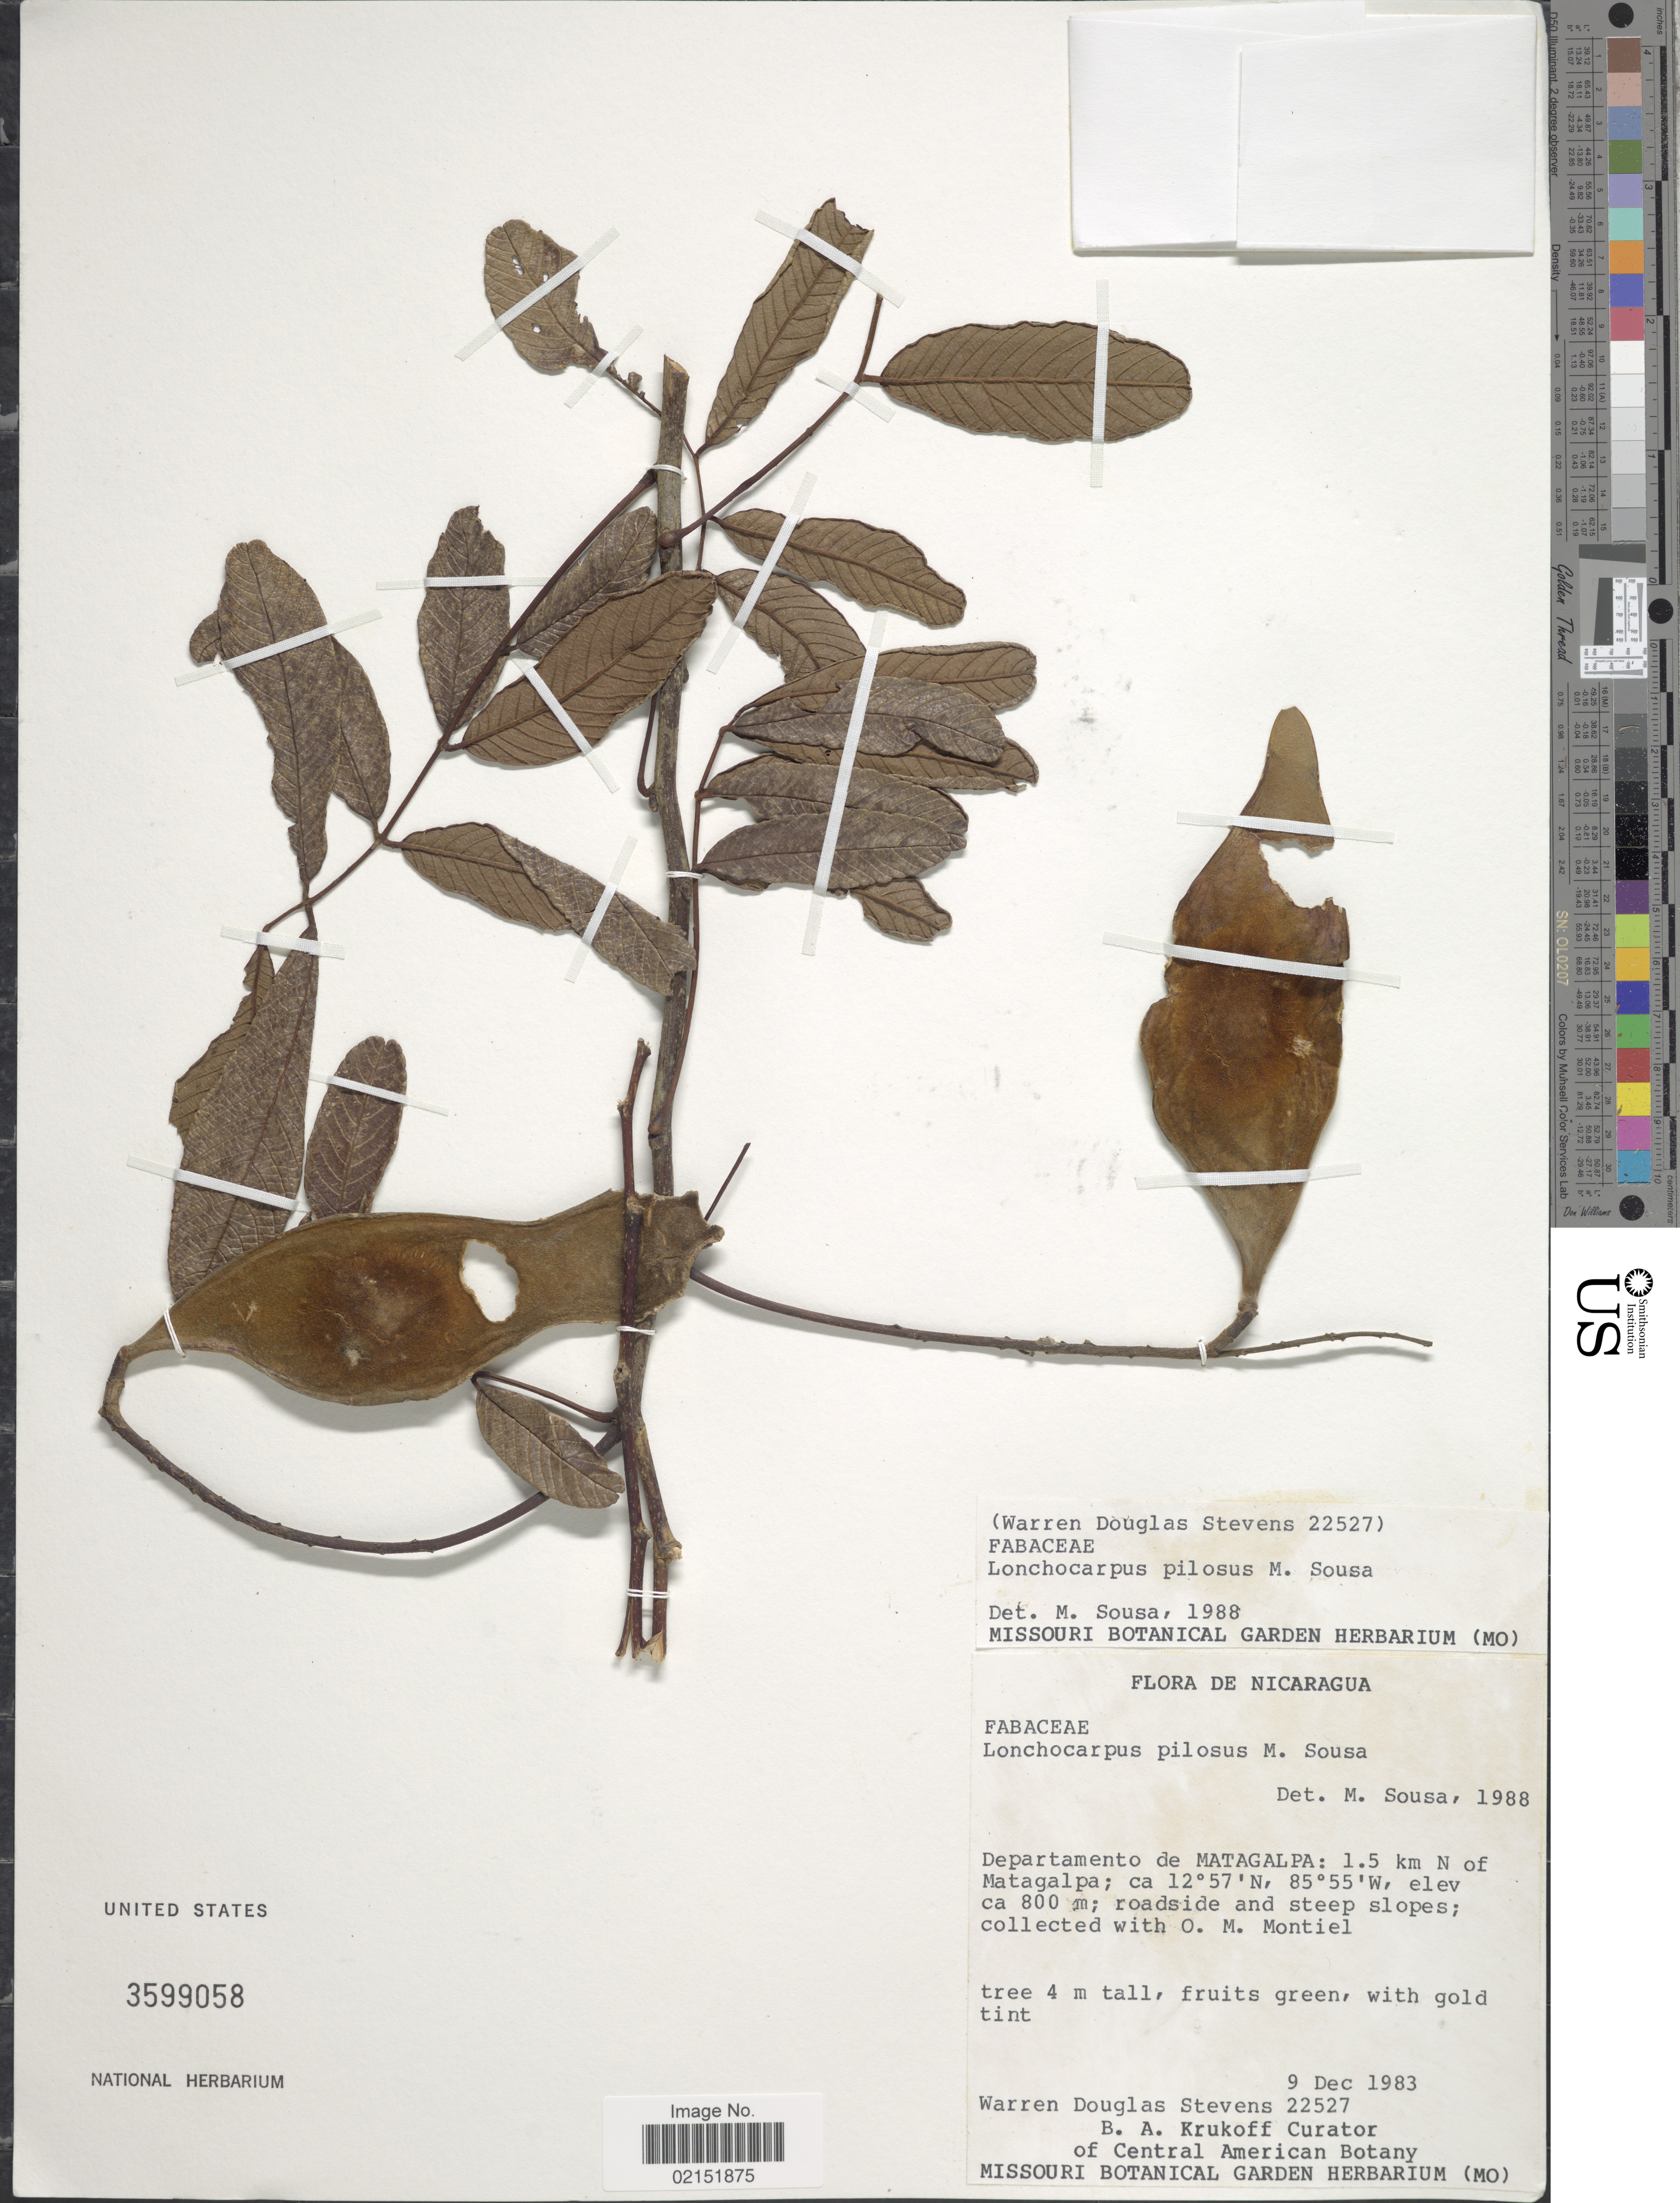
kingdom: Plantae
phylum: Tracheophyta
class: Magnoliopsida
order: Fabales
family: Fabaceae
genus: Lonchocarpus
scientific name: Lonchocarpus pilosus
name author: M. Sousa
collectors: W. D. Stevens & O. Montiel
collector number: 22527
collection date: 1983-12-09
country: Nicaragua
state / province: Matagalpa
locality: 1.5 km N of Matagalpa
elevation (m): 800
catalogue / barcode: US 3599058